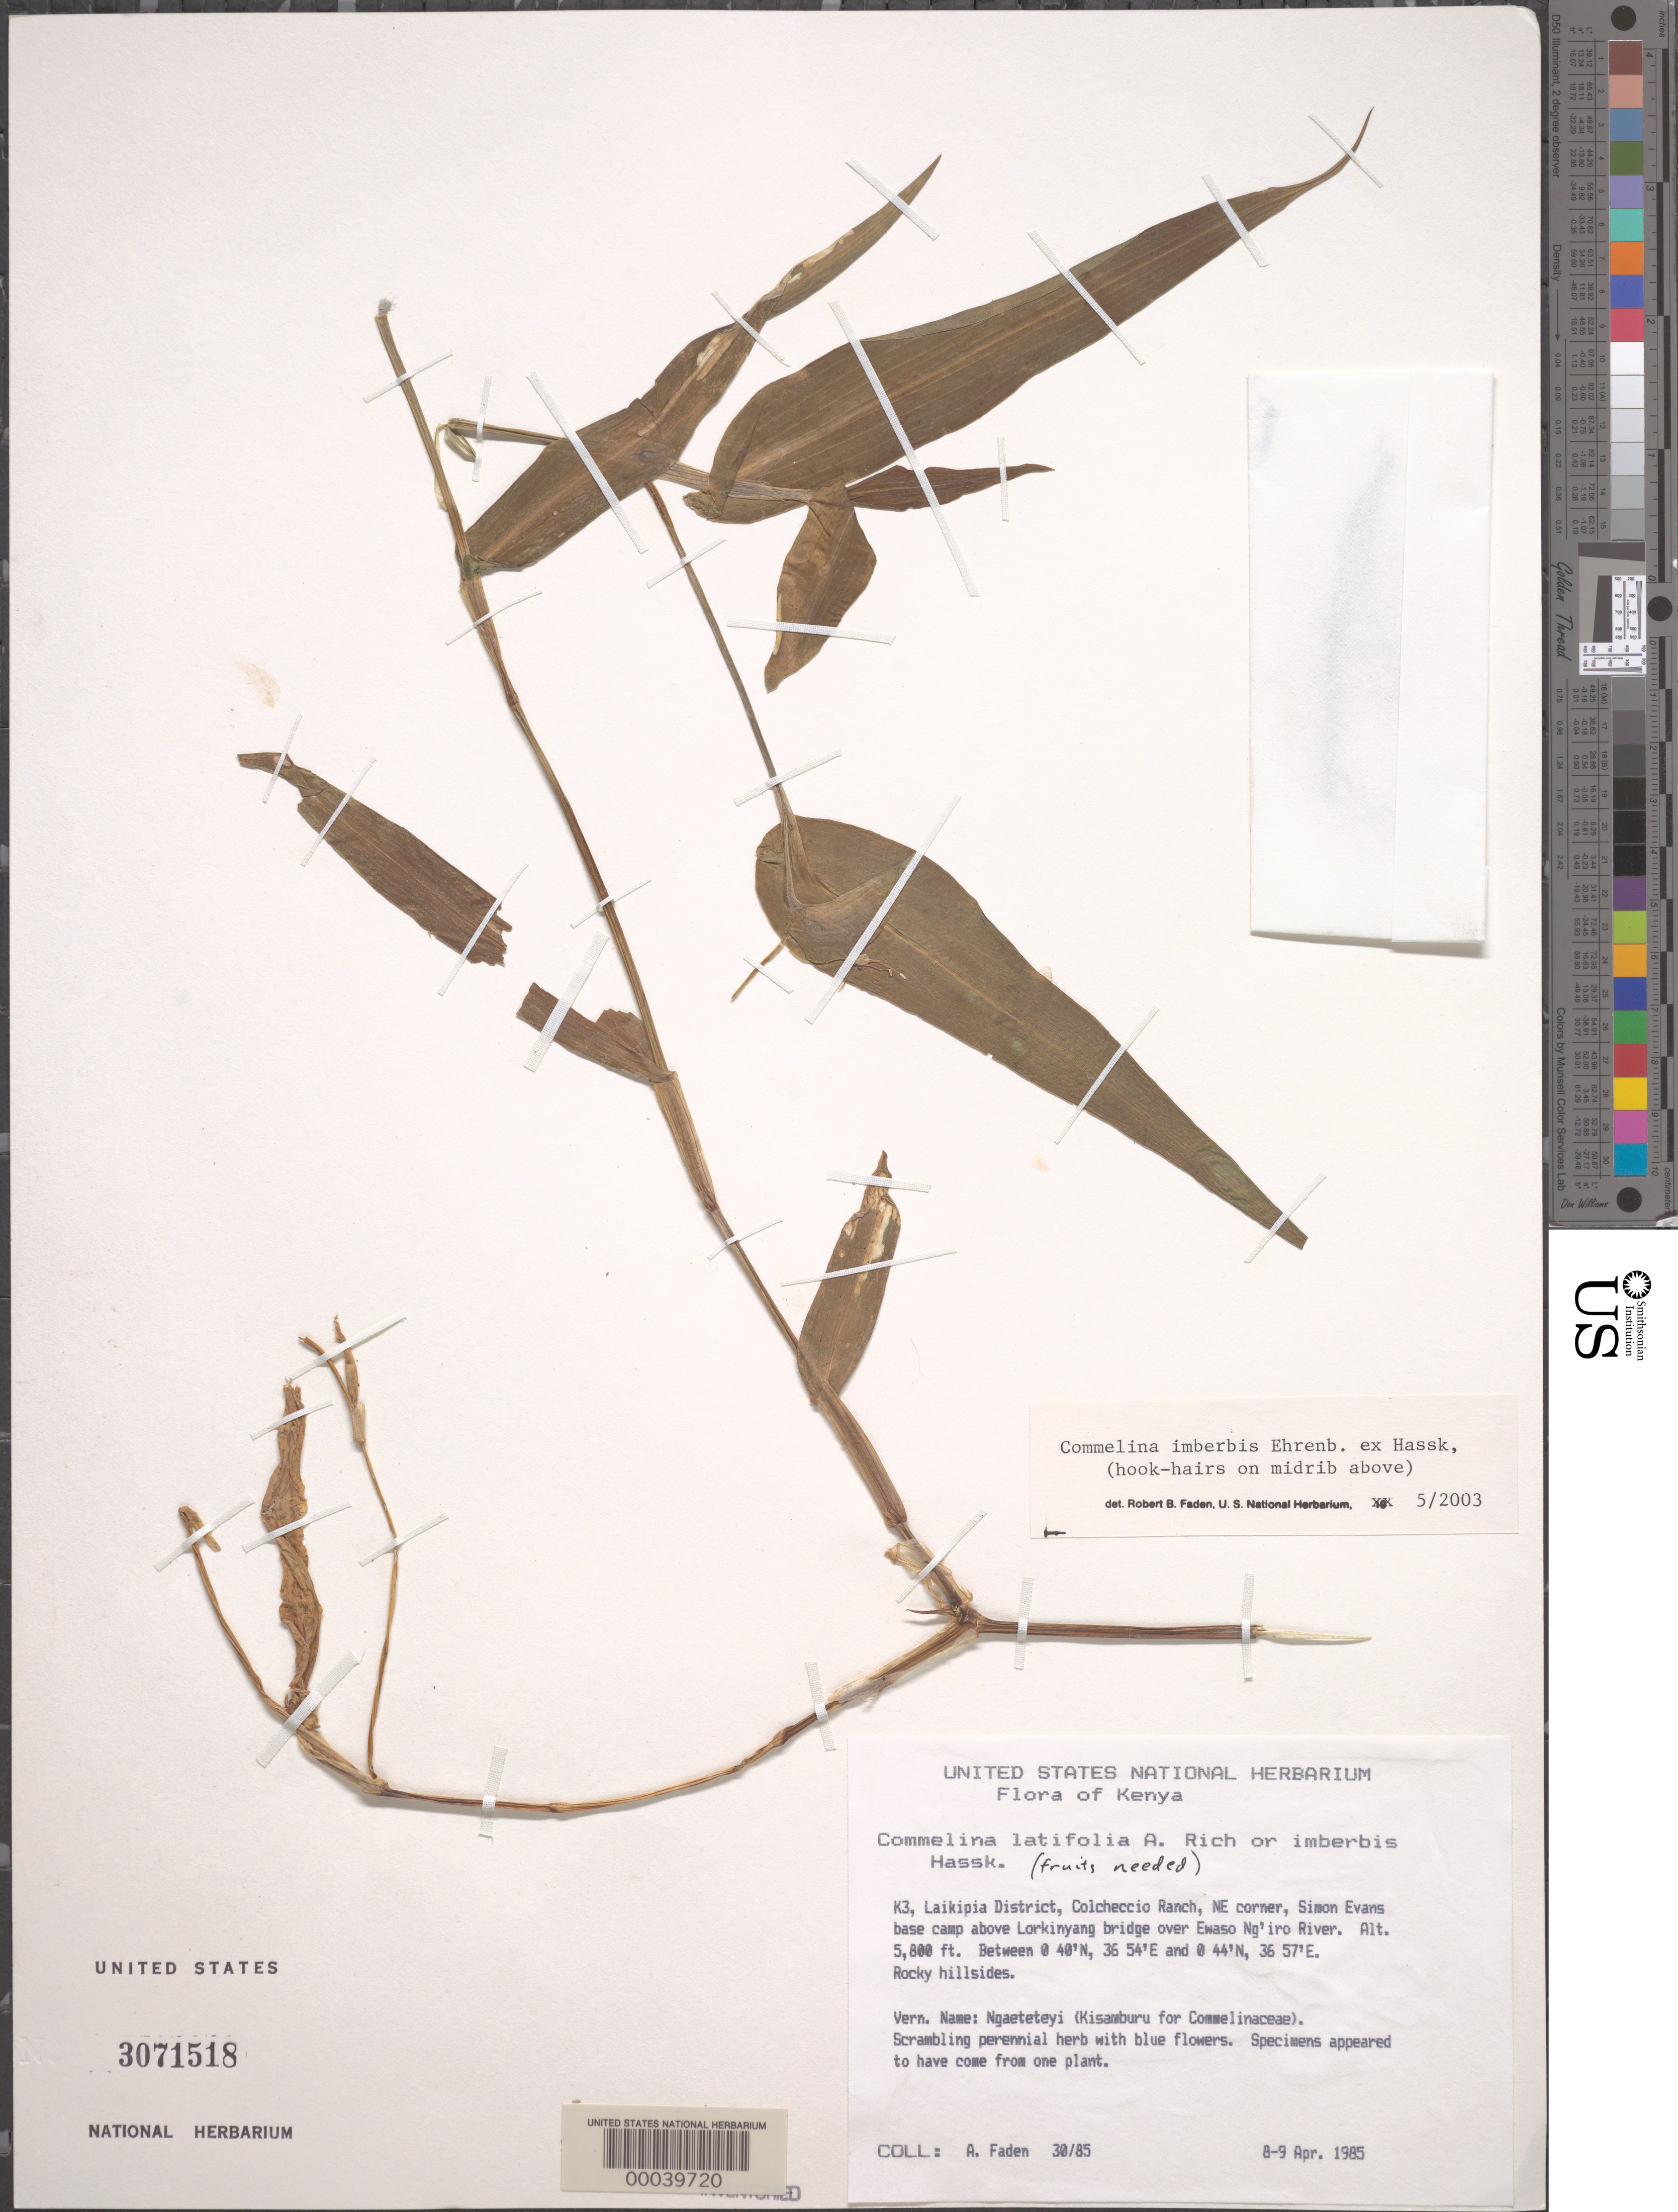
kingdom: Plantae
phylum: Tracheophyta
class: Liliopsida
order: Commelinales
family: Commelinaceae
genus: Commelina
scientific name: Commelina imberbis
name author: Ehrenb. ex Hassk.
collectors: A. J. Faden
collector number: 30/85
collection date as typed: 08 Apr 1985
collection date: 1985-04-08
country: Kenya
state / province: Laikipia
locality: Colcheccio ranch, ne corner, simon evans base camp above lorkinyang bridge over ewaso ng'iro river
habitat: Rocky hillsides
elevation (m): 1769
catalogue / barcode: US 3071518